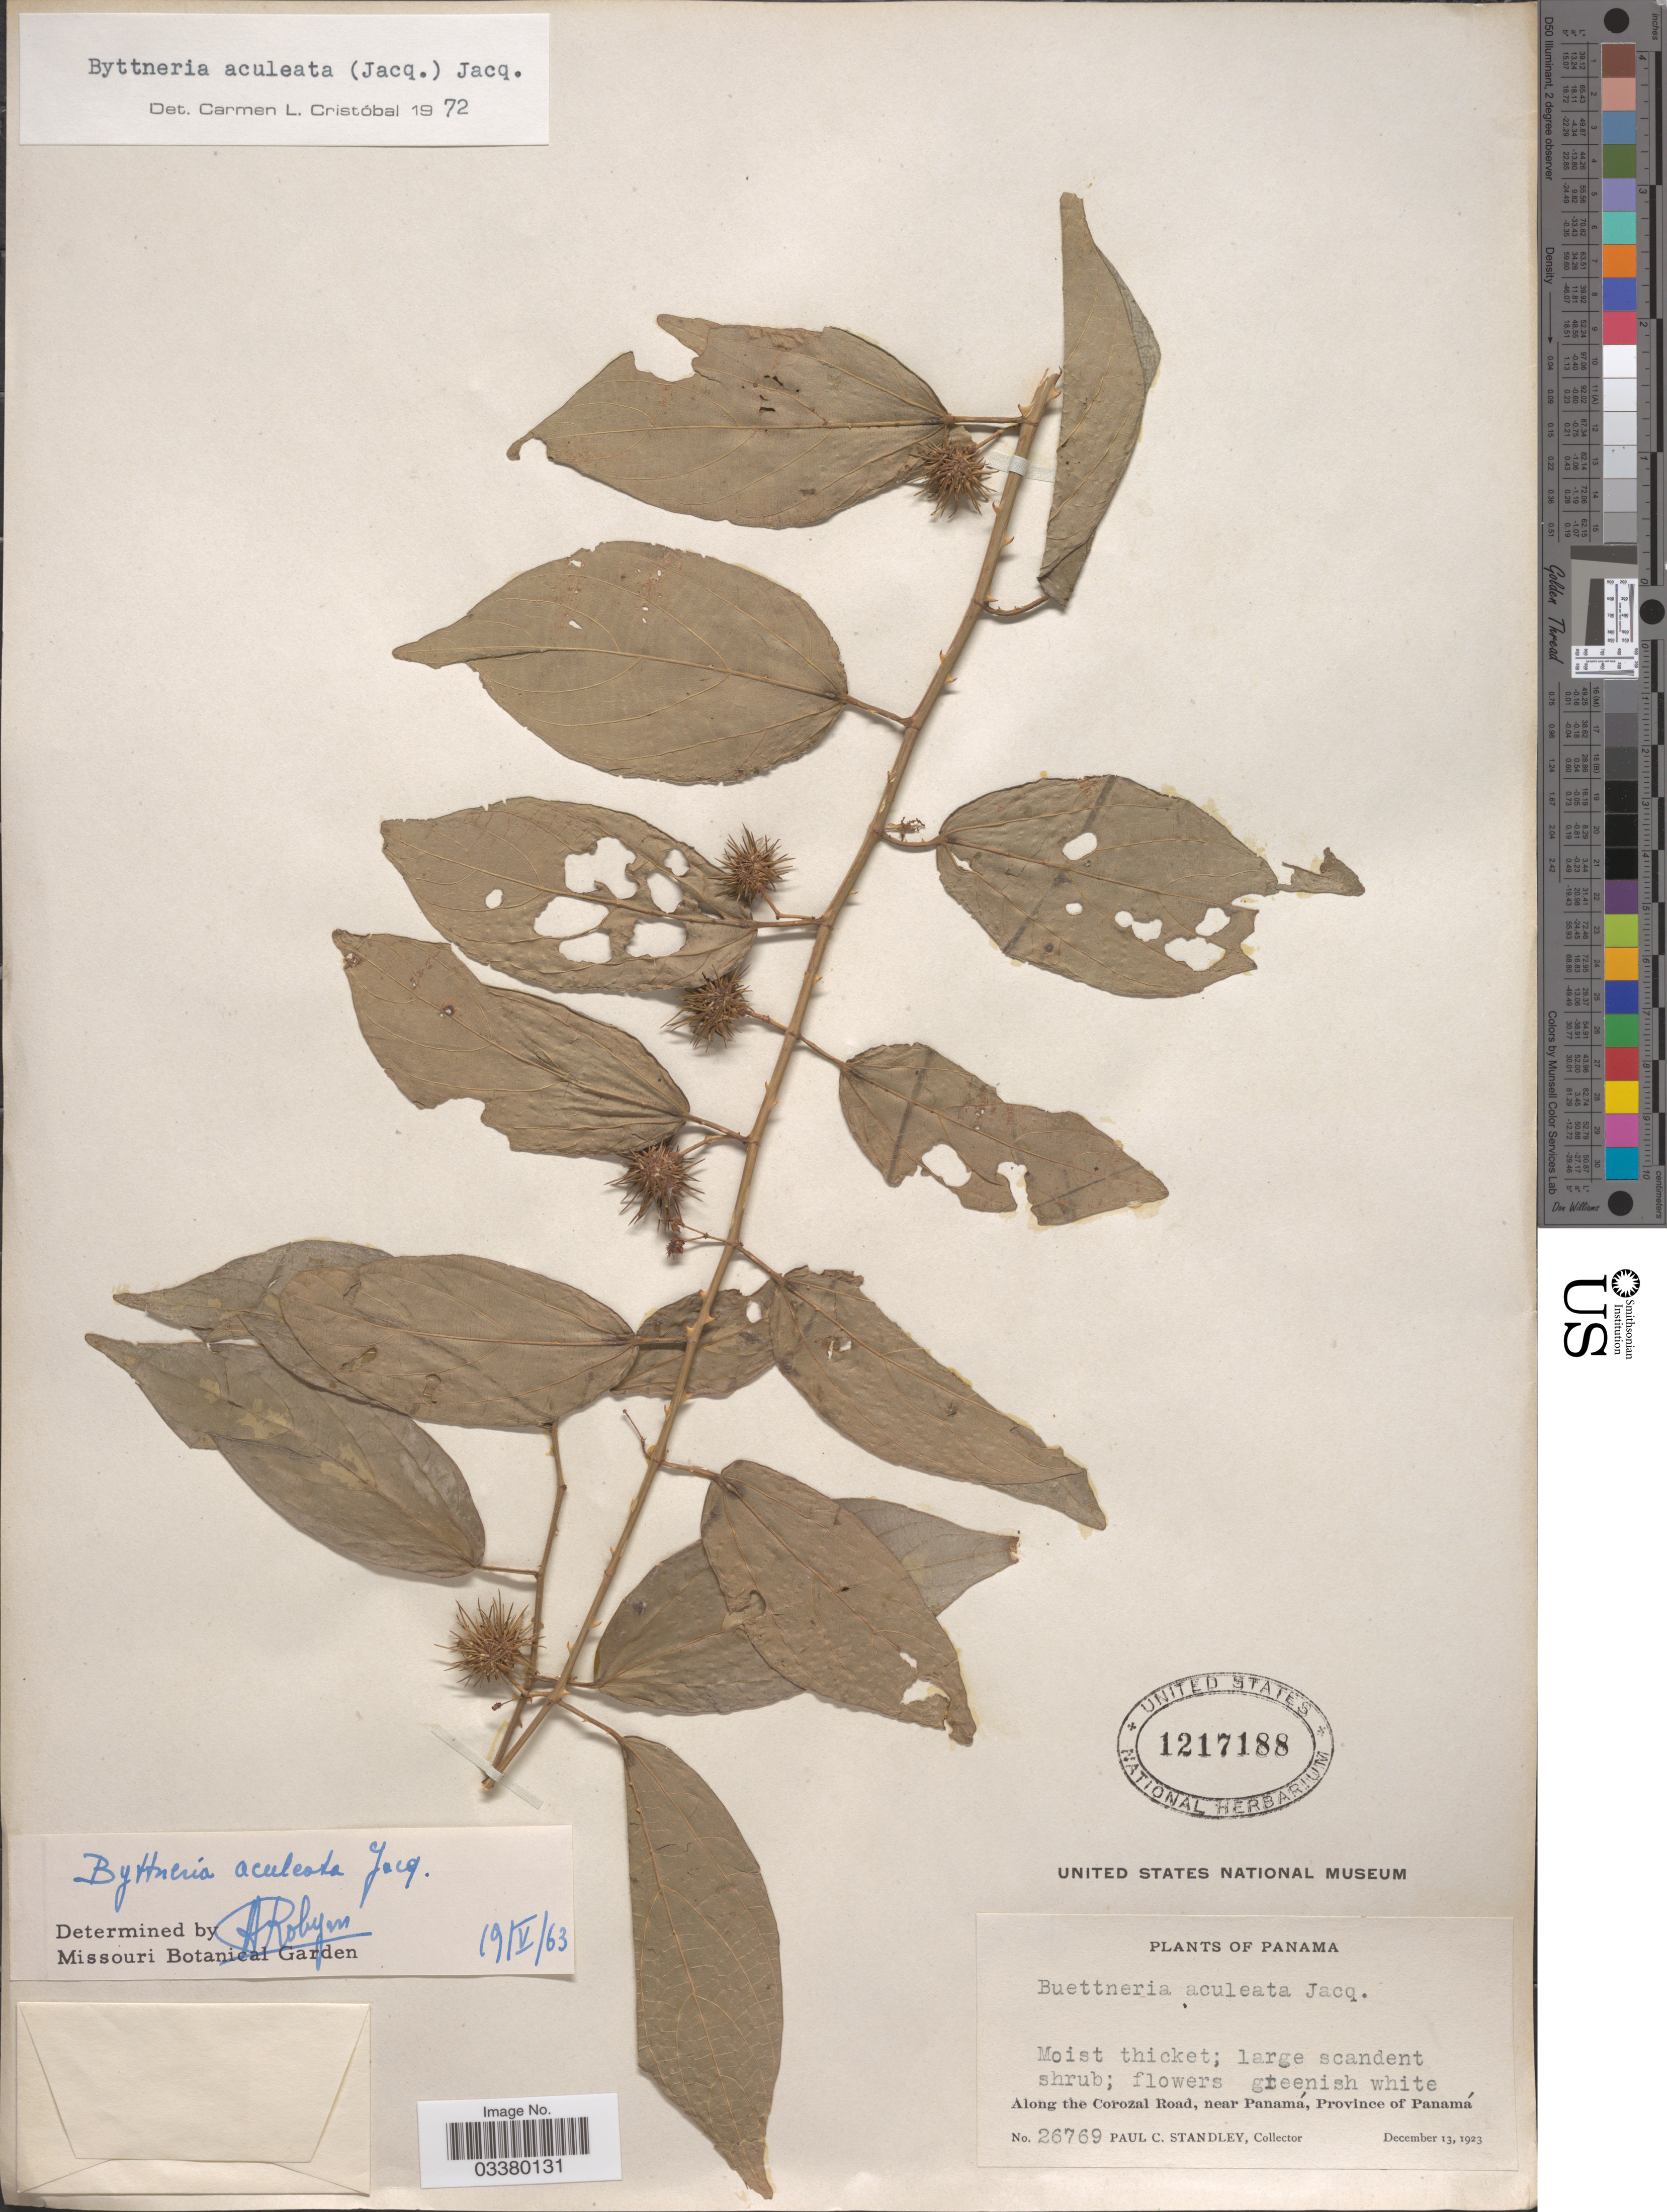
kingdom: Plantae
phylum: Tracheophyta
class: Magnoliopsida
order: Malvales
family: Malvaceae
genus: Byttneria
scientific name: Byttneria aculeata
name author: (Jacq.) Jacq.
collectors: P. C. Standley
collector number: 26769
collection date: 1923-12-13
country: Panama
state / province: Panamá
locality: Along the Corozal Road, near Panamá.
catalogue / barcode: US 1217188